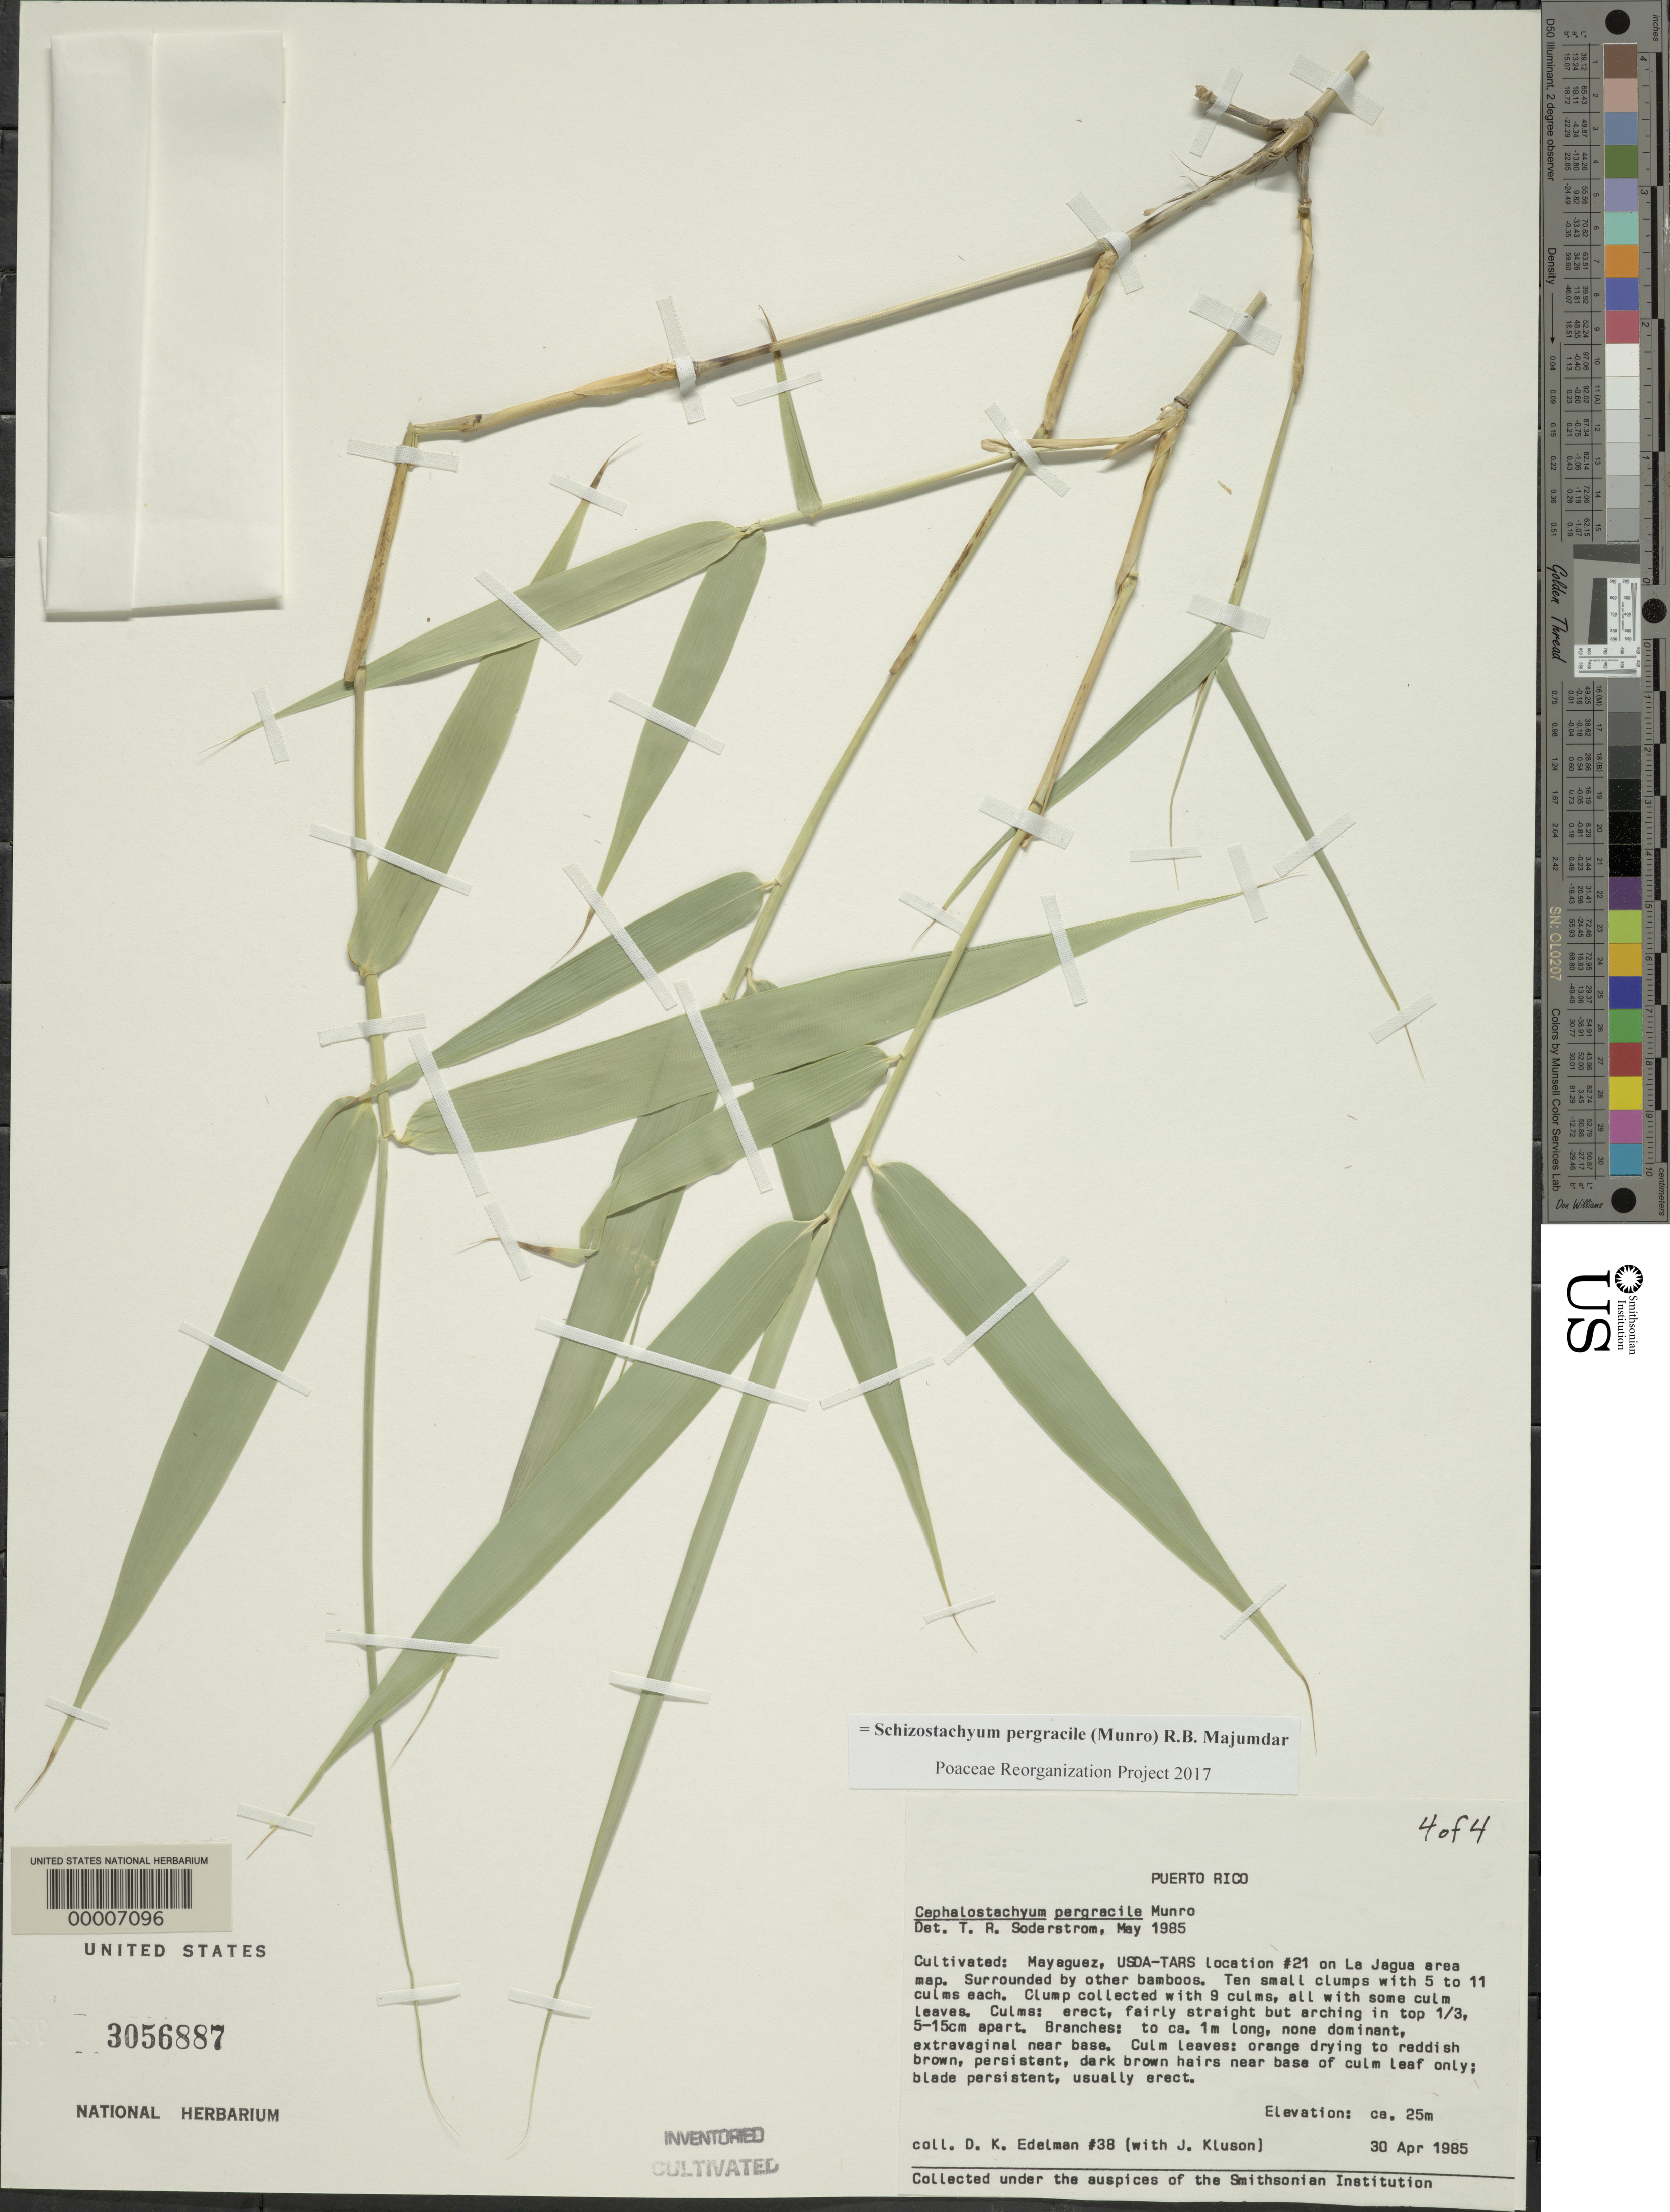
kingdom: Plantae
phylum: Tracheophyta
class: Liliopsida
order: Poales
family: Poaceae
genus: Schizostachyum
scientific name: Schizostachyum pergracile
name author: (Munro) R.B. Majumdar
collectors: D. Edelman & J. Kluson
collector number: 38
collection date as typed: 30 Apr 1985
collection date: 1985-04-30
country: Puerto Rico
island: Greater Antilles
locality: Mayaguez, usda-tars, location 21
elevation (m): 25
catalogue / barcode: US 3056887